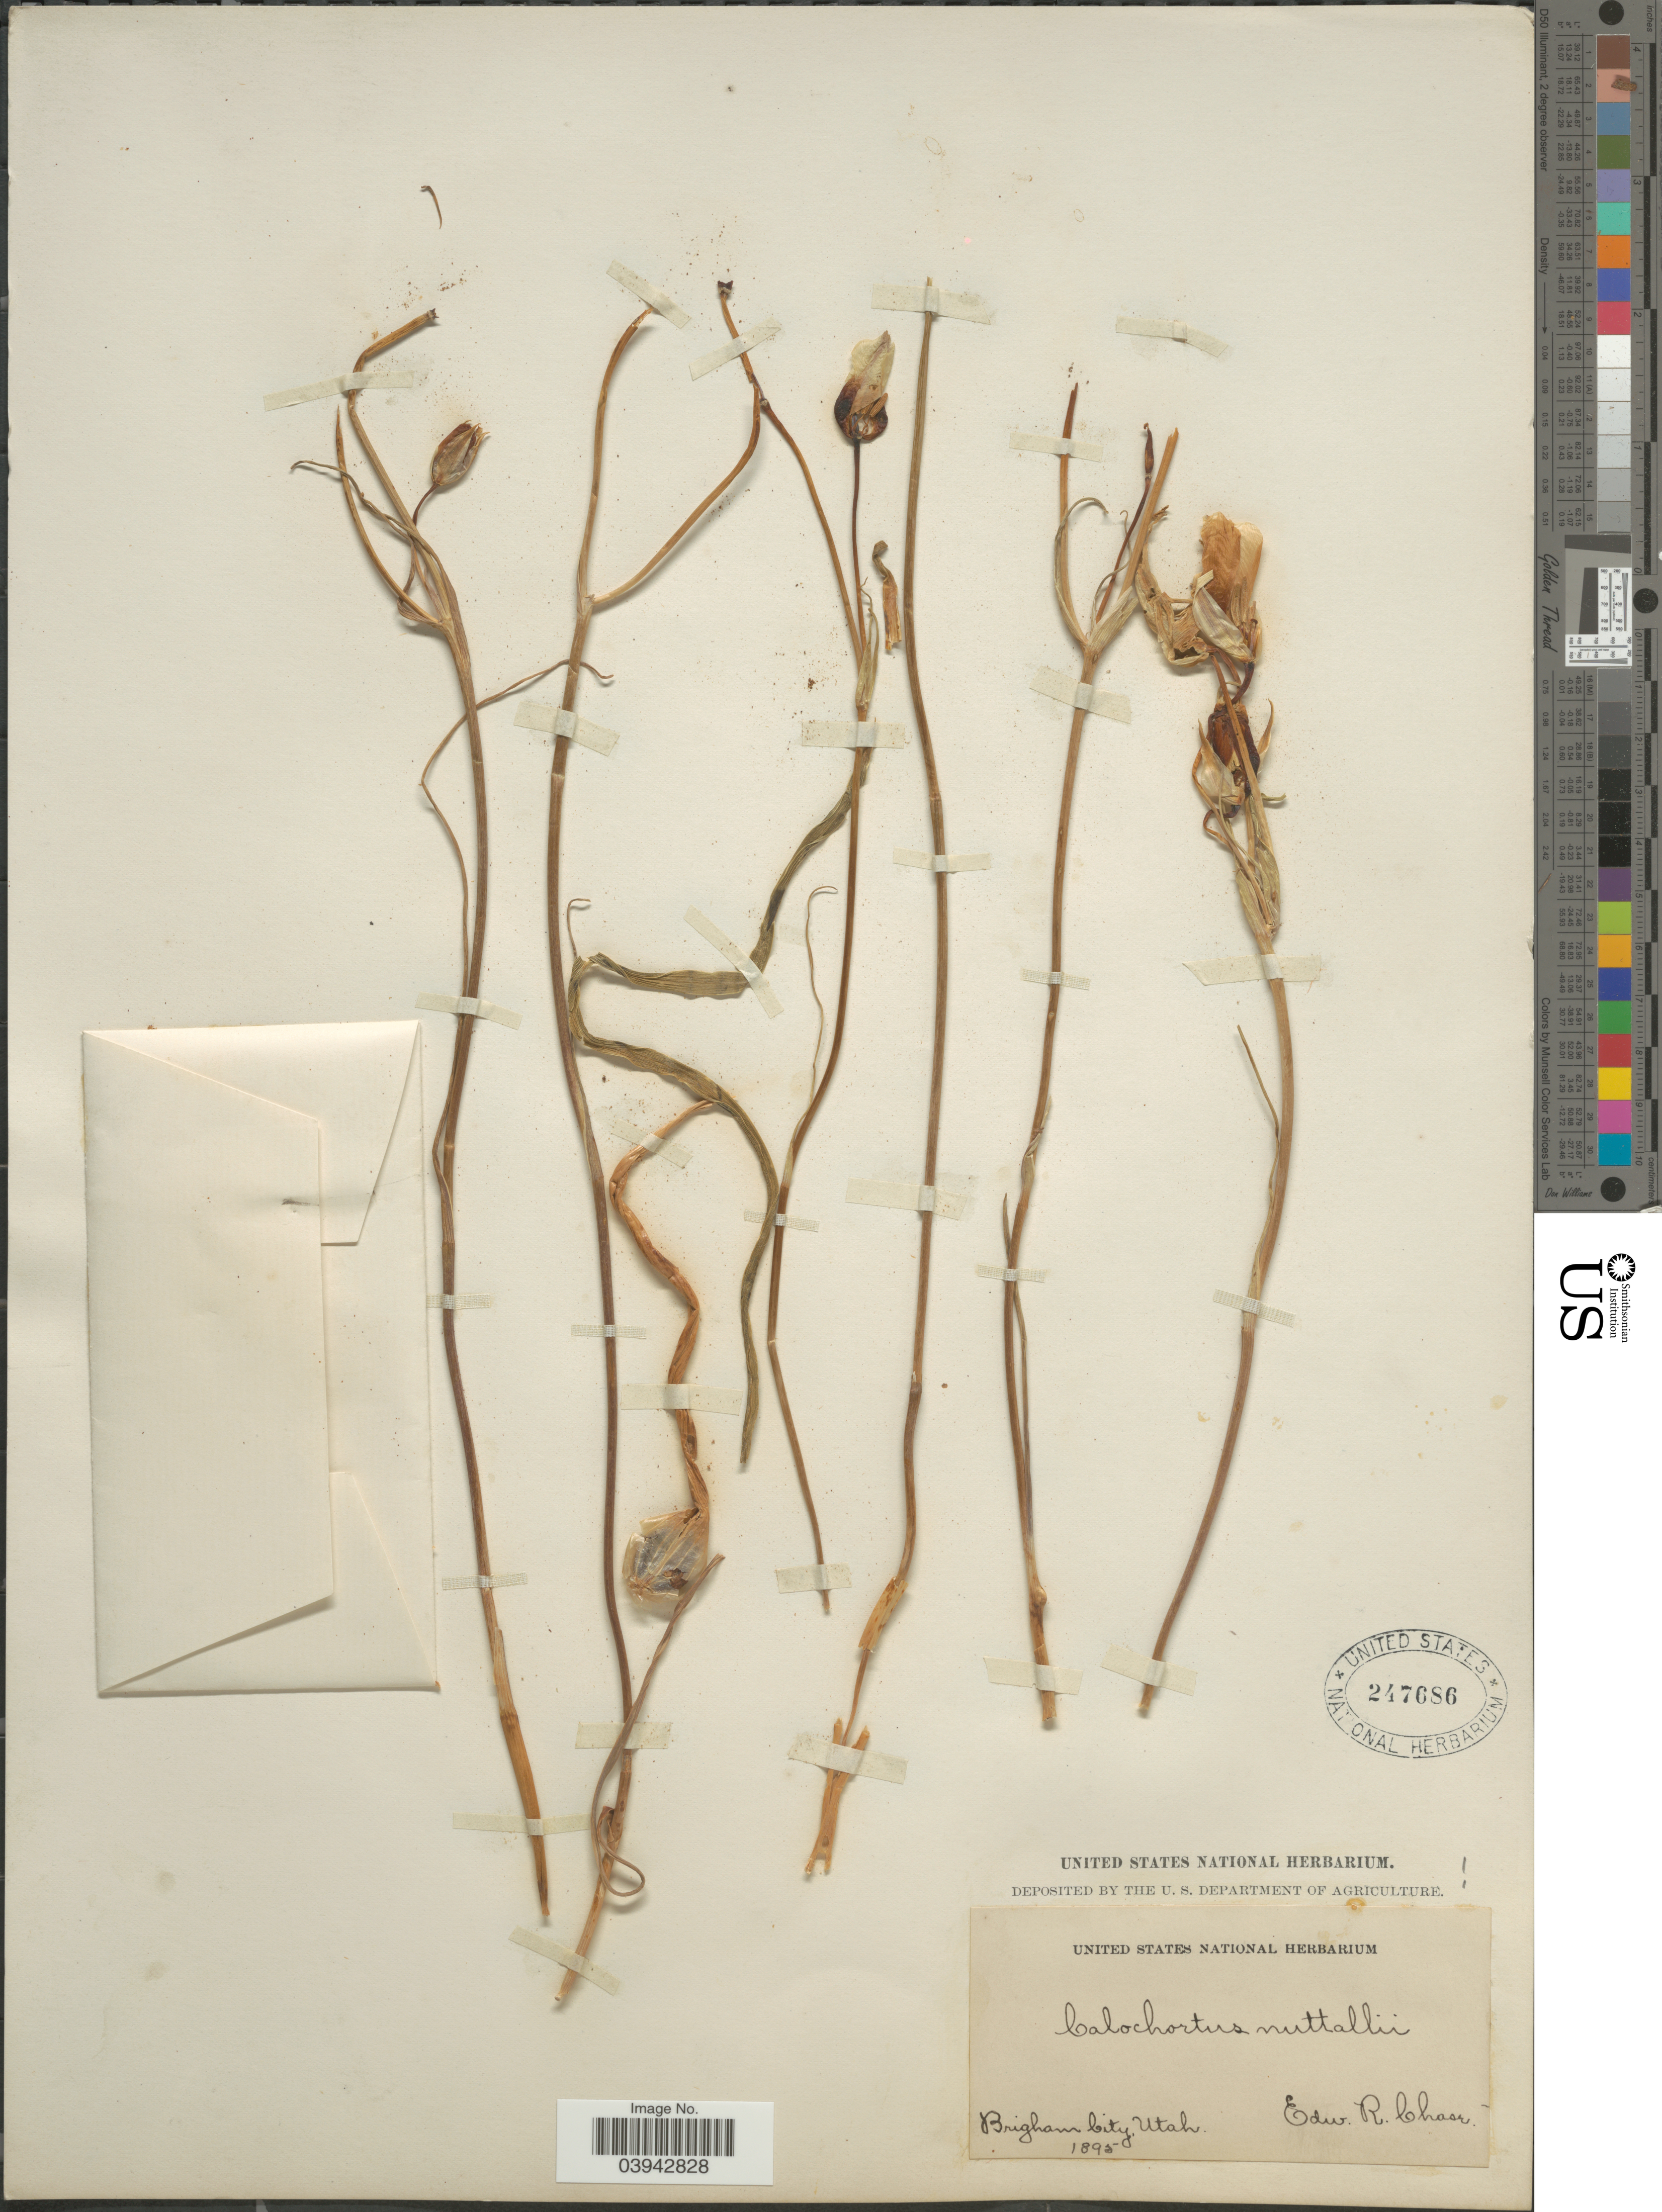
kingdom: Plantae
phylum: Tracheophyta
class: Liliopsida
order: Liliales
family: Liliaceae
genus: Calochortus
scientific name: Calochortus nuttallii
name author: Torr.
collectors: E. Chase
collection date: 1895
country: United States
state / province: Utah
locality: Brigham City.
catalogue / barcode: US 247686